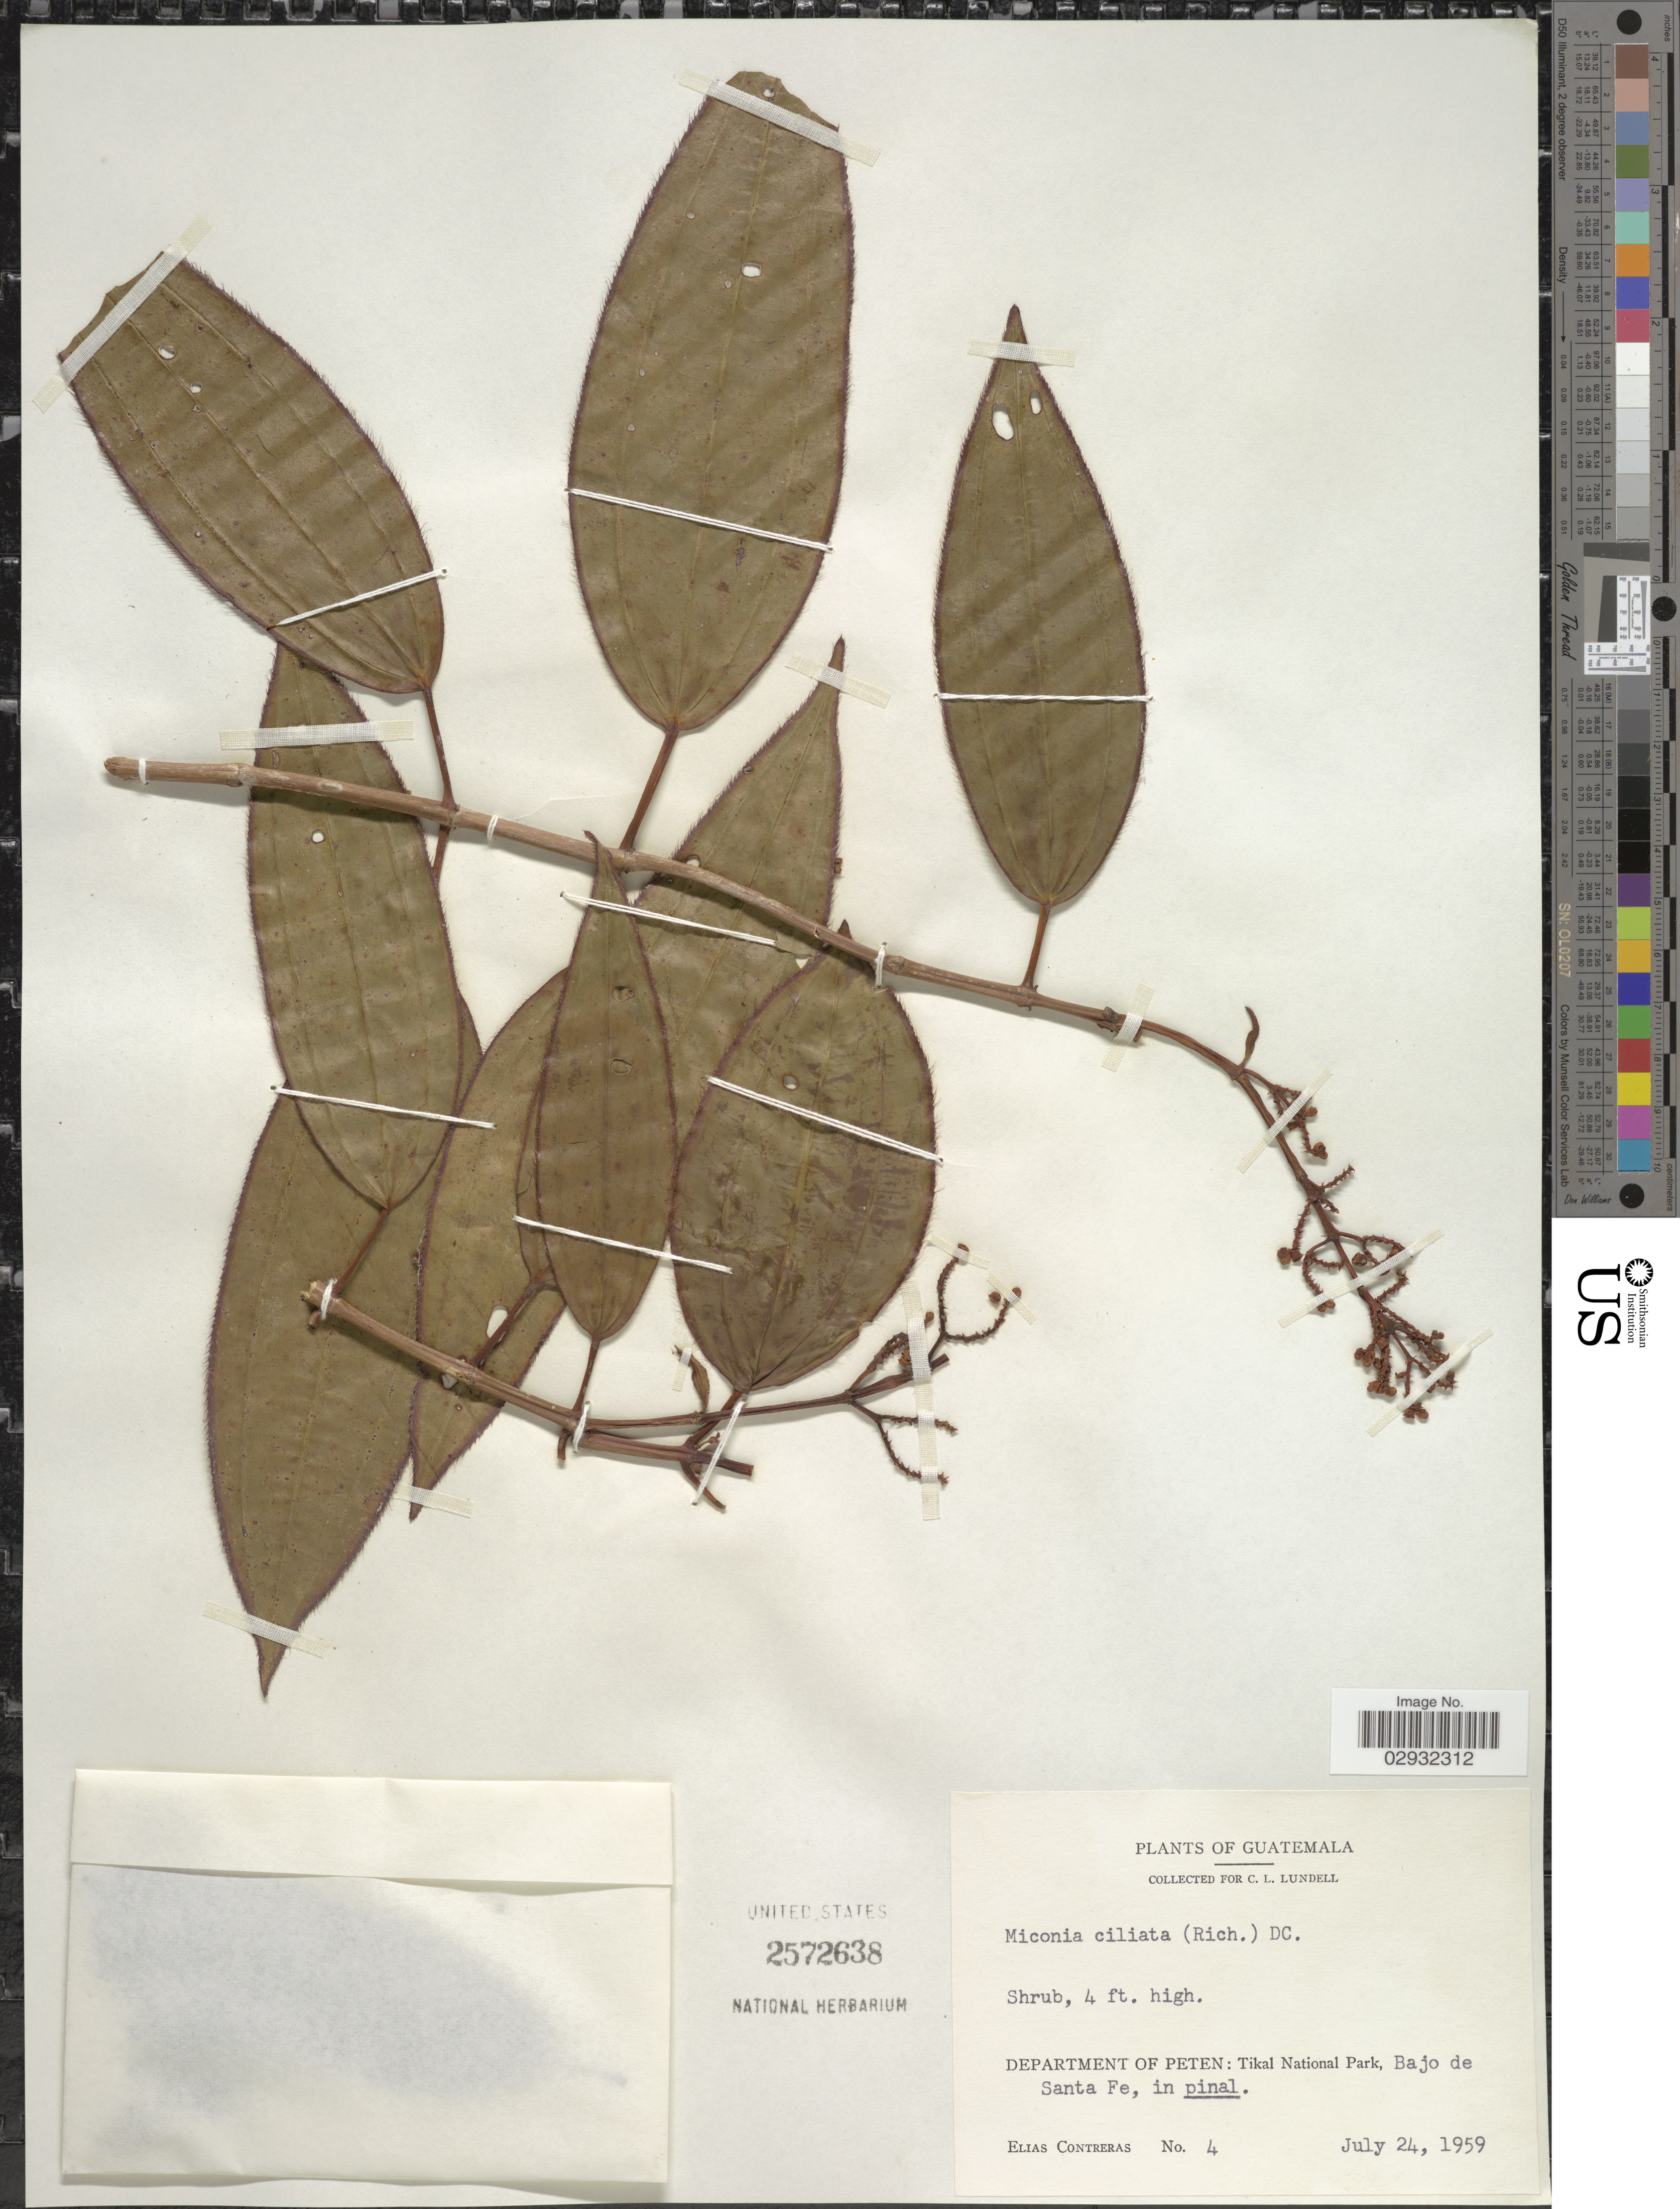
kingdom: Plantae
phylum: Tracheophyta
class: Magnoliopsida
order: Myrtales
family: Melastomataceae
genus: Miconia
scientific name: Miconia ciliata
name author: (Rich.) DC.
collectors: E. Contreras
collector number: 4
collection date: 1959-07-24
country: Guatemala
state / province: El Petén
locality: Department of Peten: Tikal National Park, Bajo de Santa Fe.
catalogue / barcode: US 2572638